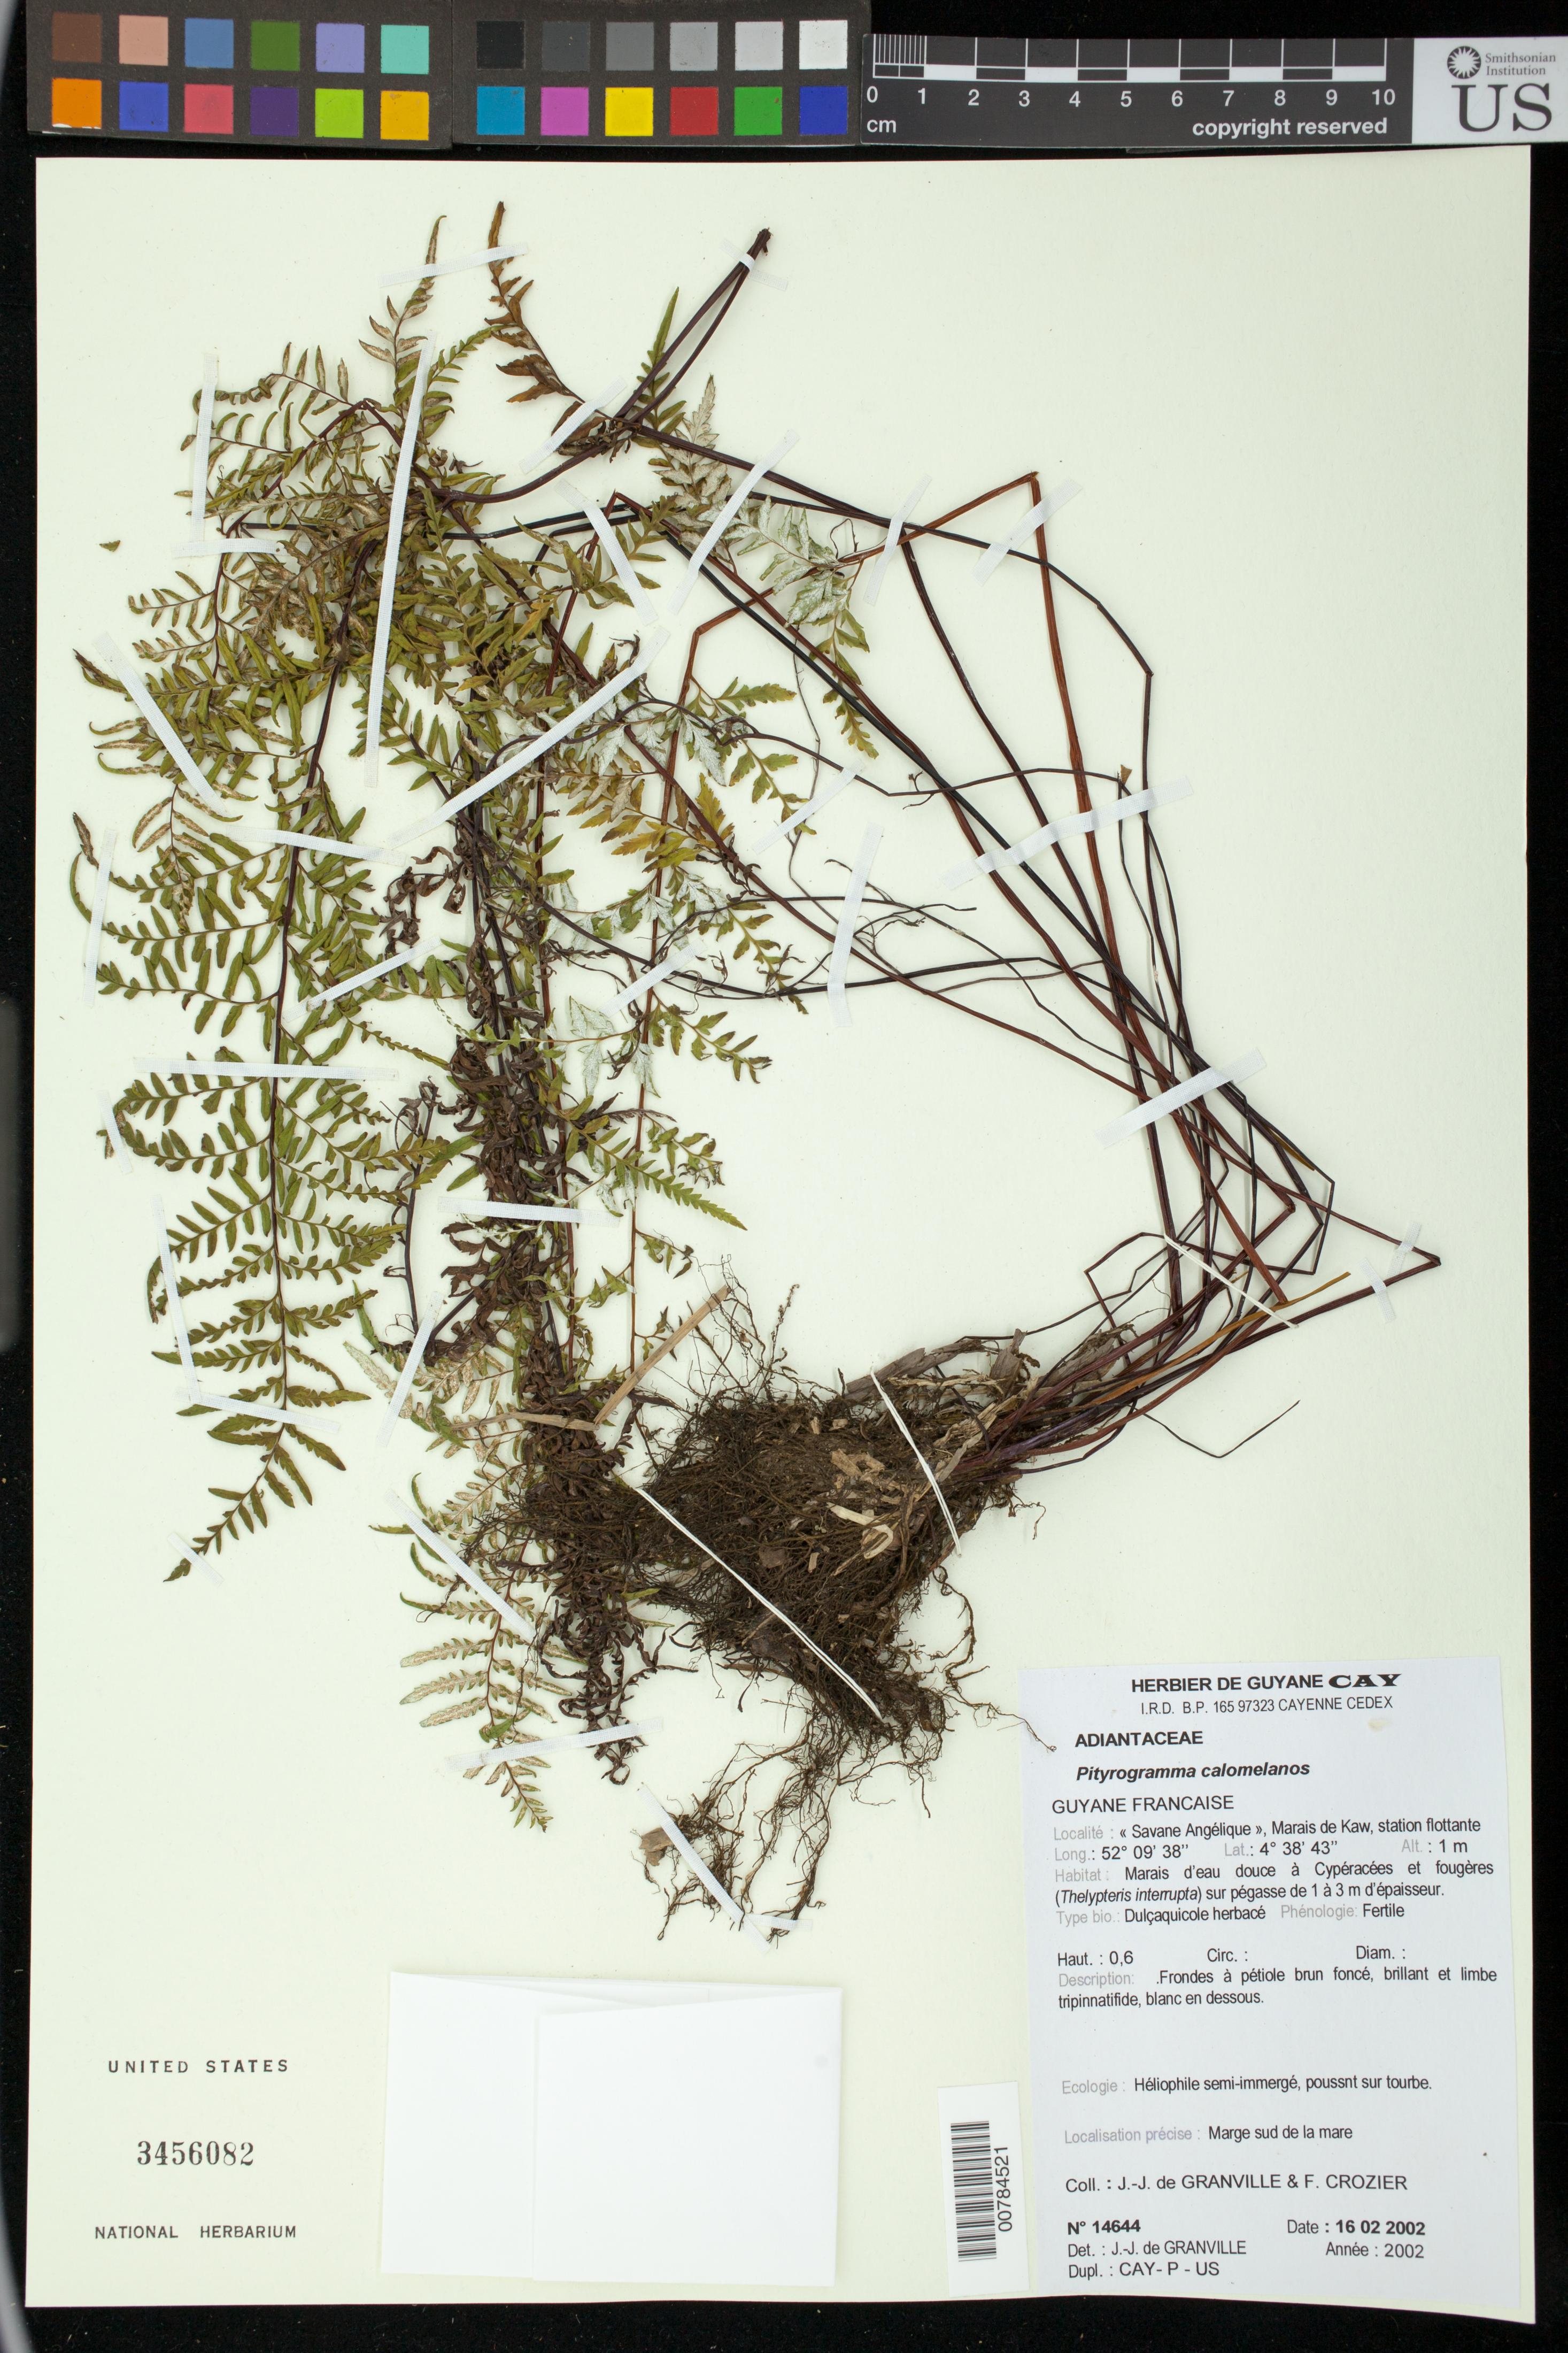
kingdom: Plantae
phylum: Tracheophyta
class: Polypodiopsida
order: Polypodiales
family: Pteridaceae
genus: Pityrogramma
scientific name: Pityrogramma calomelanos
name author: (L.) Link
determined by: Granville, J. J. de, (CAY), Institut de Recherche pour le Developpement (IRD) (FRENCH GUIANA)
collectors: J.-J. de Granville & F. Crozier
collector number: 14644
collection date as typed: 16-Feb-02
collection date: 2002-02-16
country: French Guiana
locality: Savane Angélique, Marais de Kaw, station flottante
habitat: Marge sud de la mare; Marais d'eau douce a Cyperacees et fougeres (Thelypteris interrupta) sur pegasse de 1 a 3m d'epaisseur.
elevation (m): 1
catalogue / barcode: US 3456082